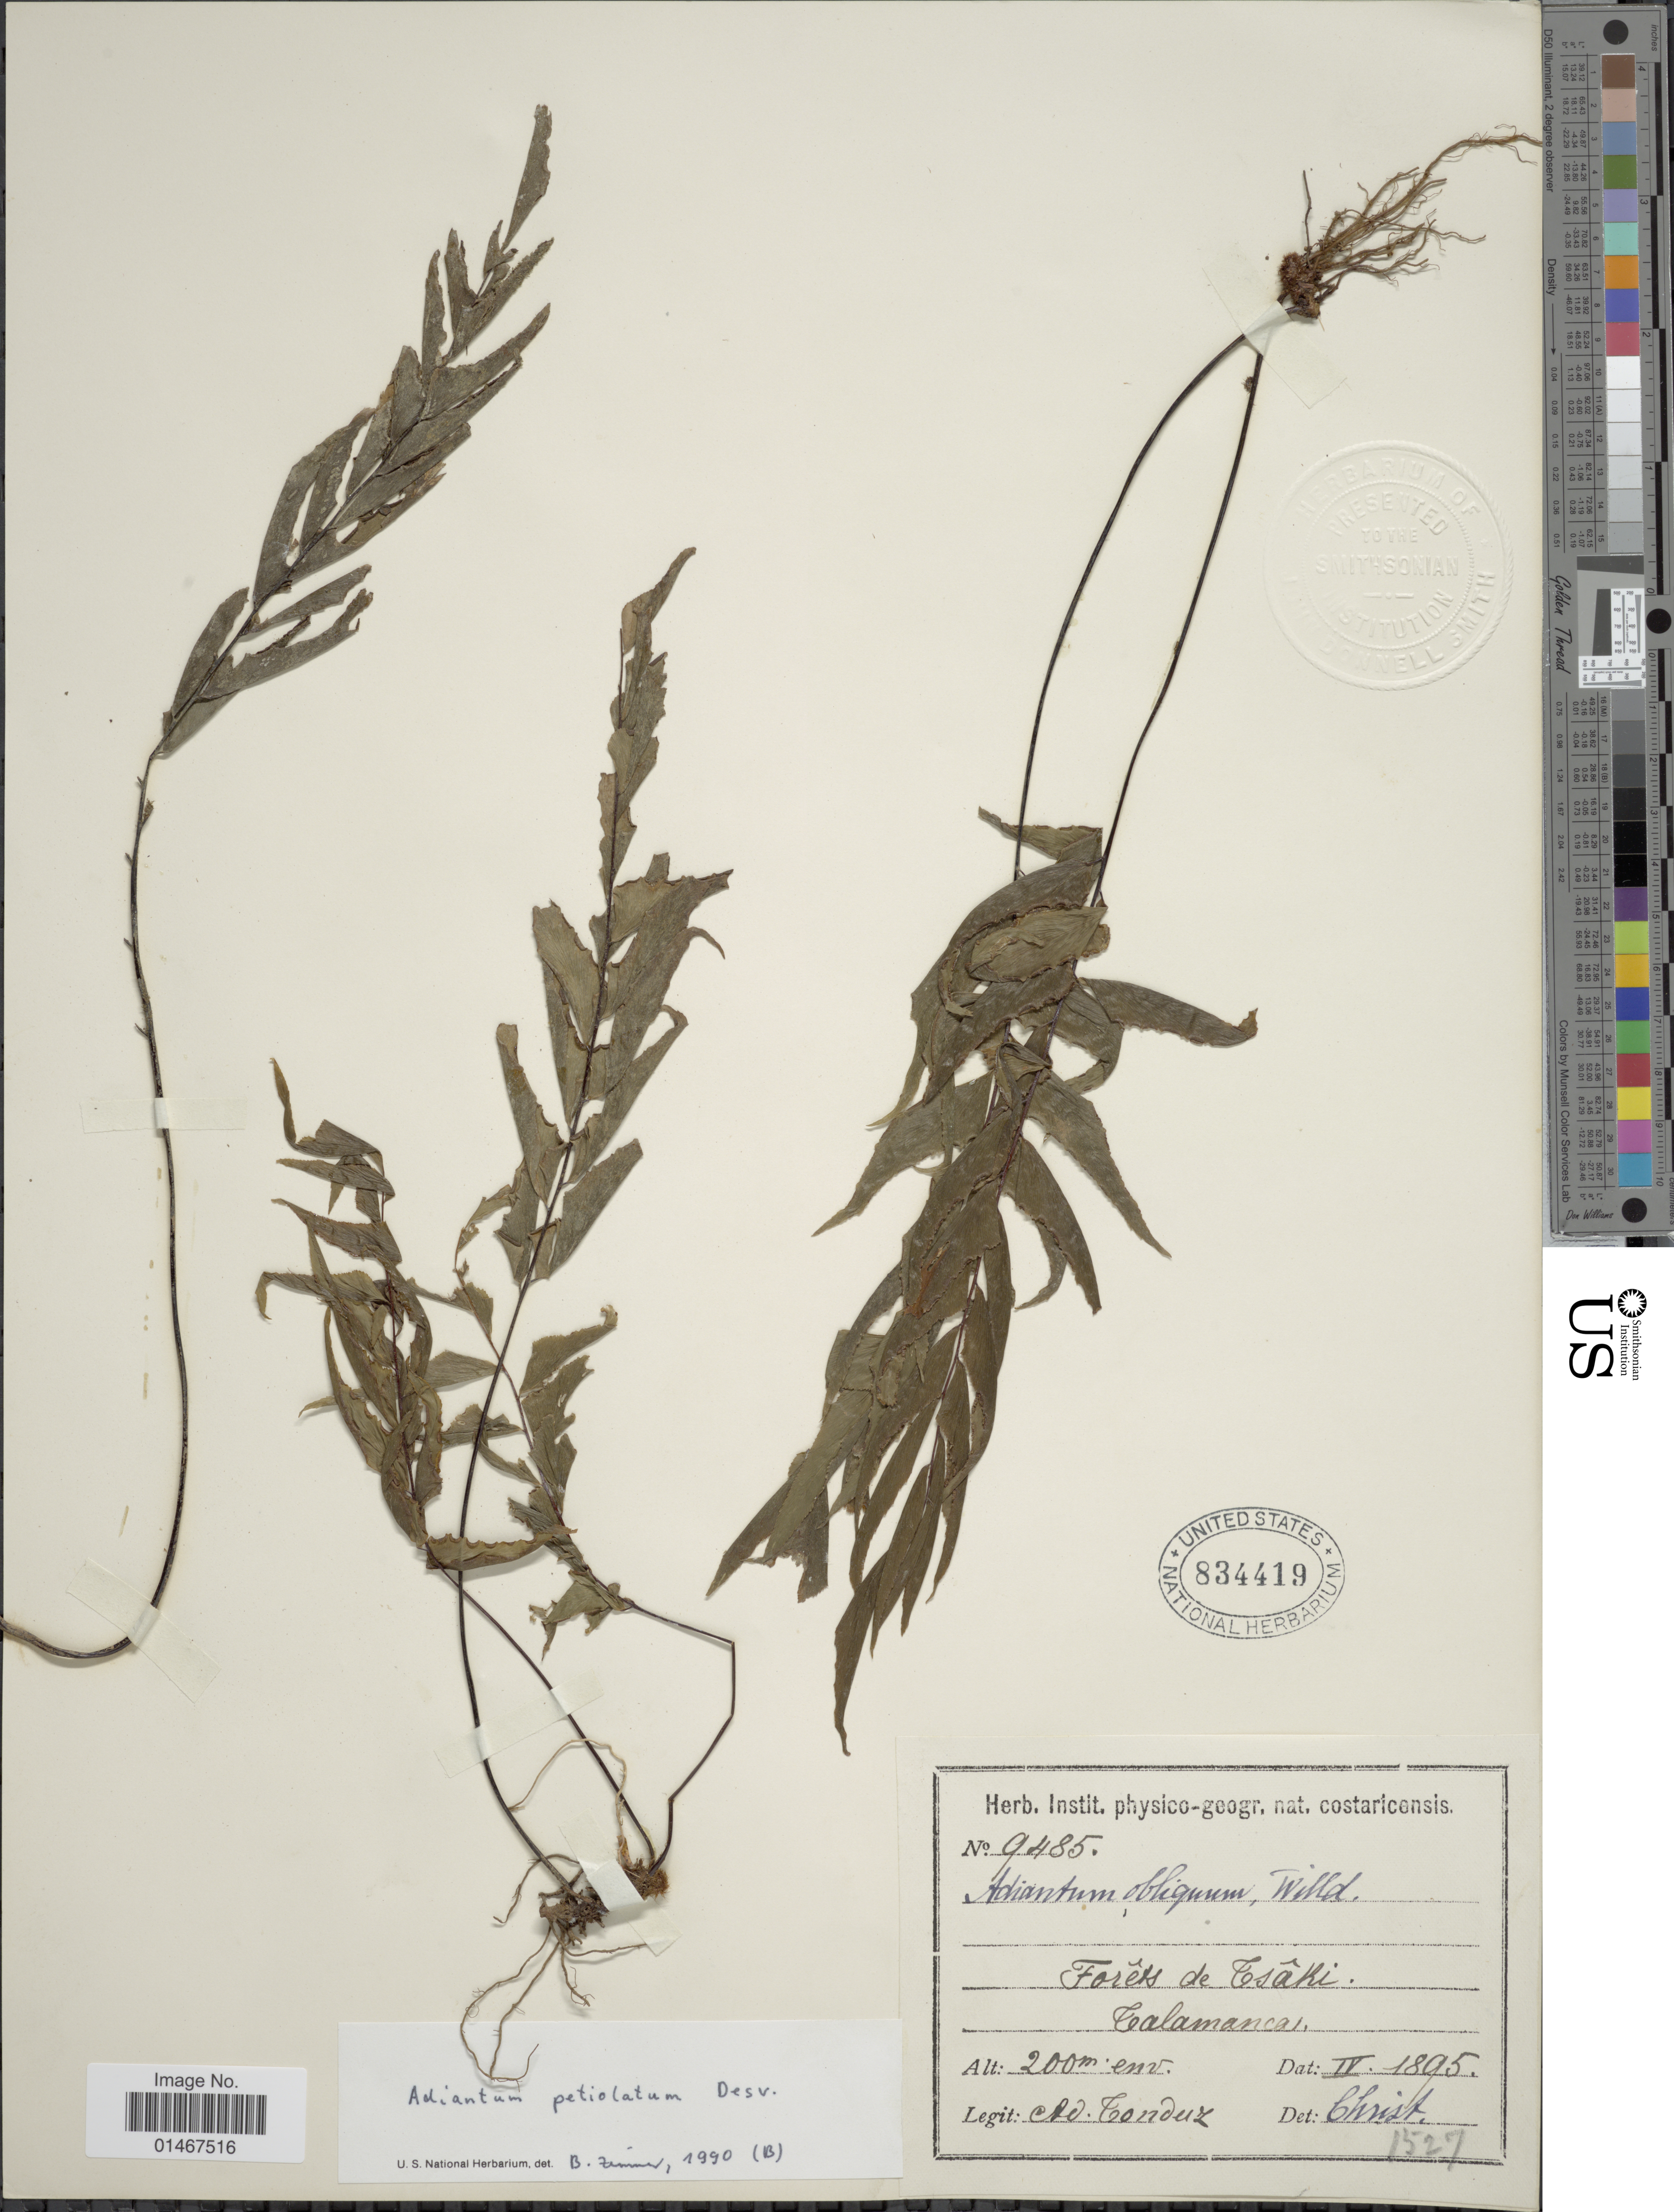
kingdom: Plantae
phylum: Tracheophyta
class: Polypodiopsida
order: Polypodiales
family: Pteridaceae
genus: Adiantum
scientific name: Adiantum petiolatum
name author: Desv.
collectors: A. Tonduz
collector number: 9485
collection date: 1895-04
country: Costa Rica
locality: Forets de Tsaki. Talamanca.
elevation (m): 200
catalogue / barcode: US 834419